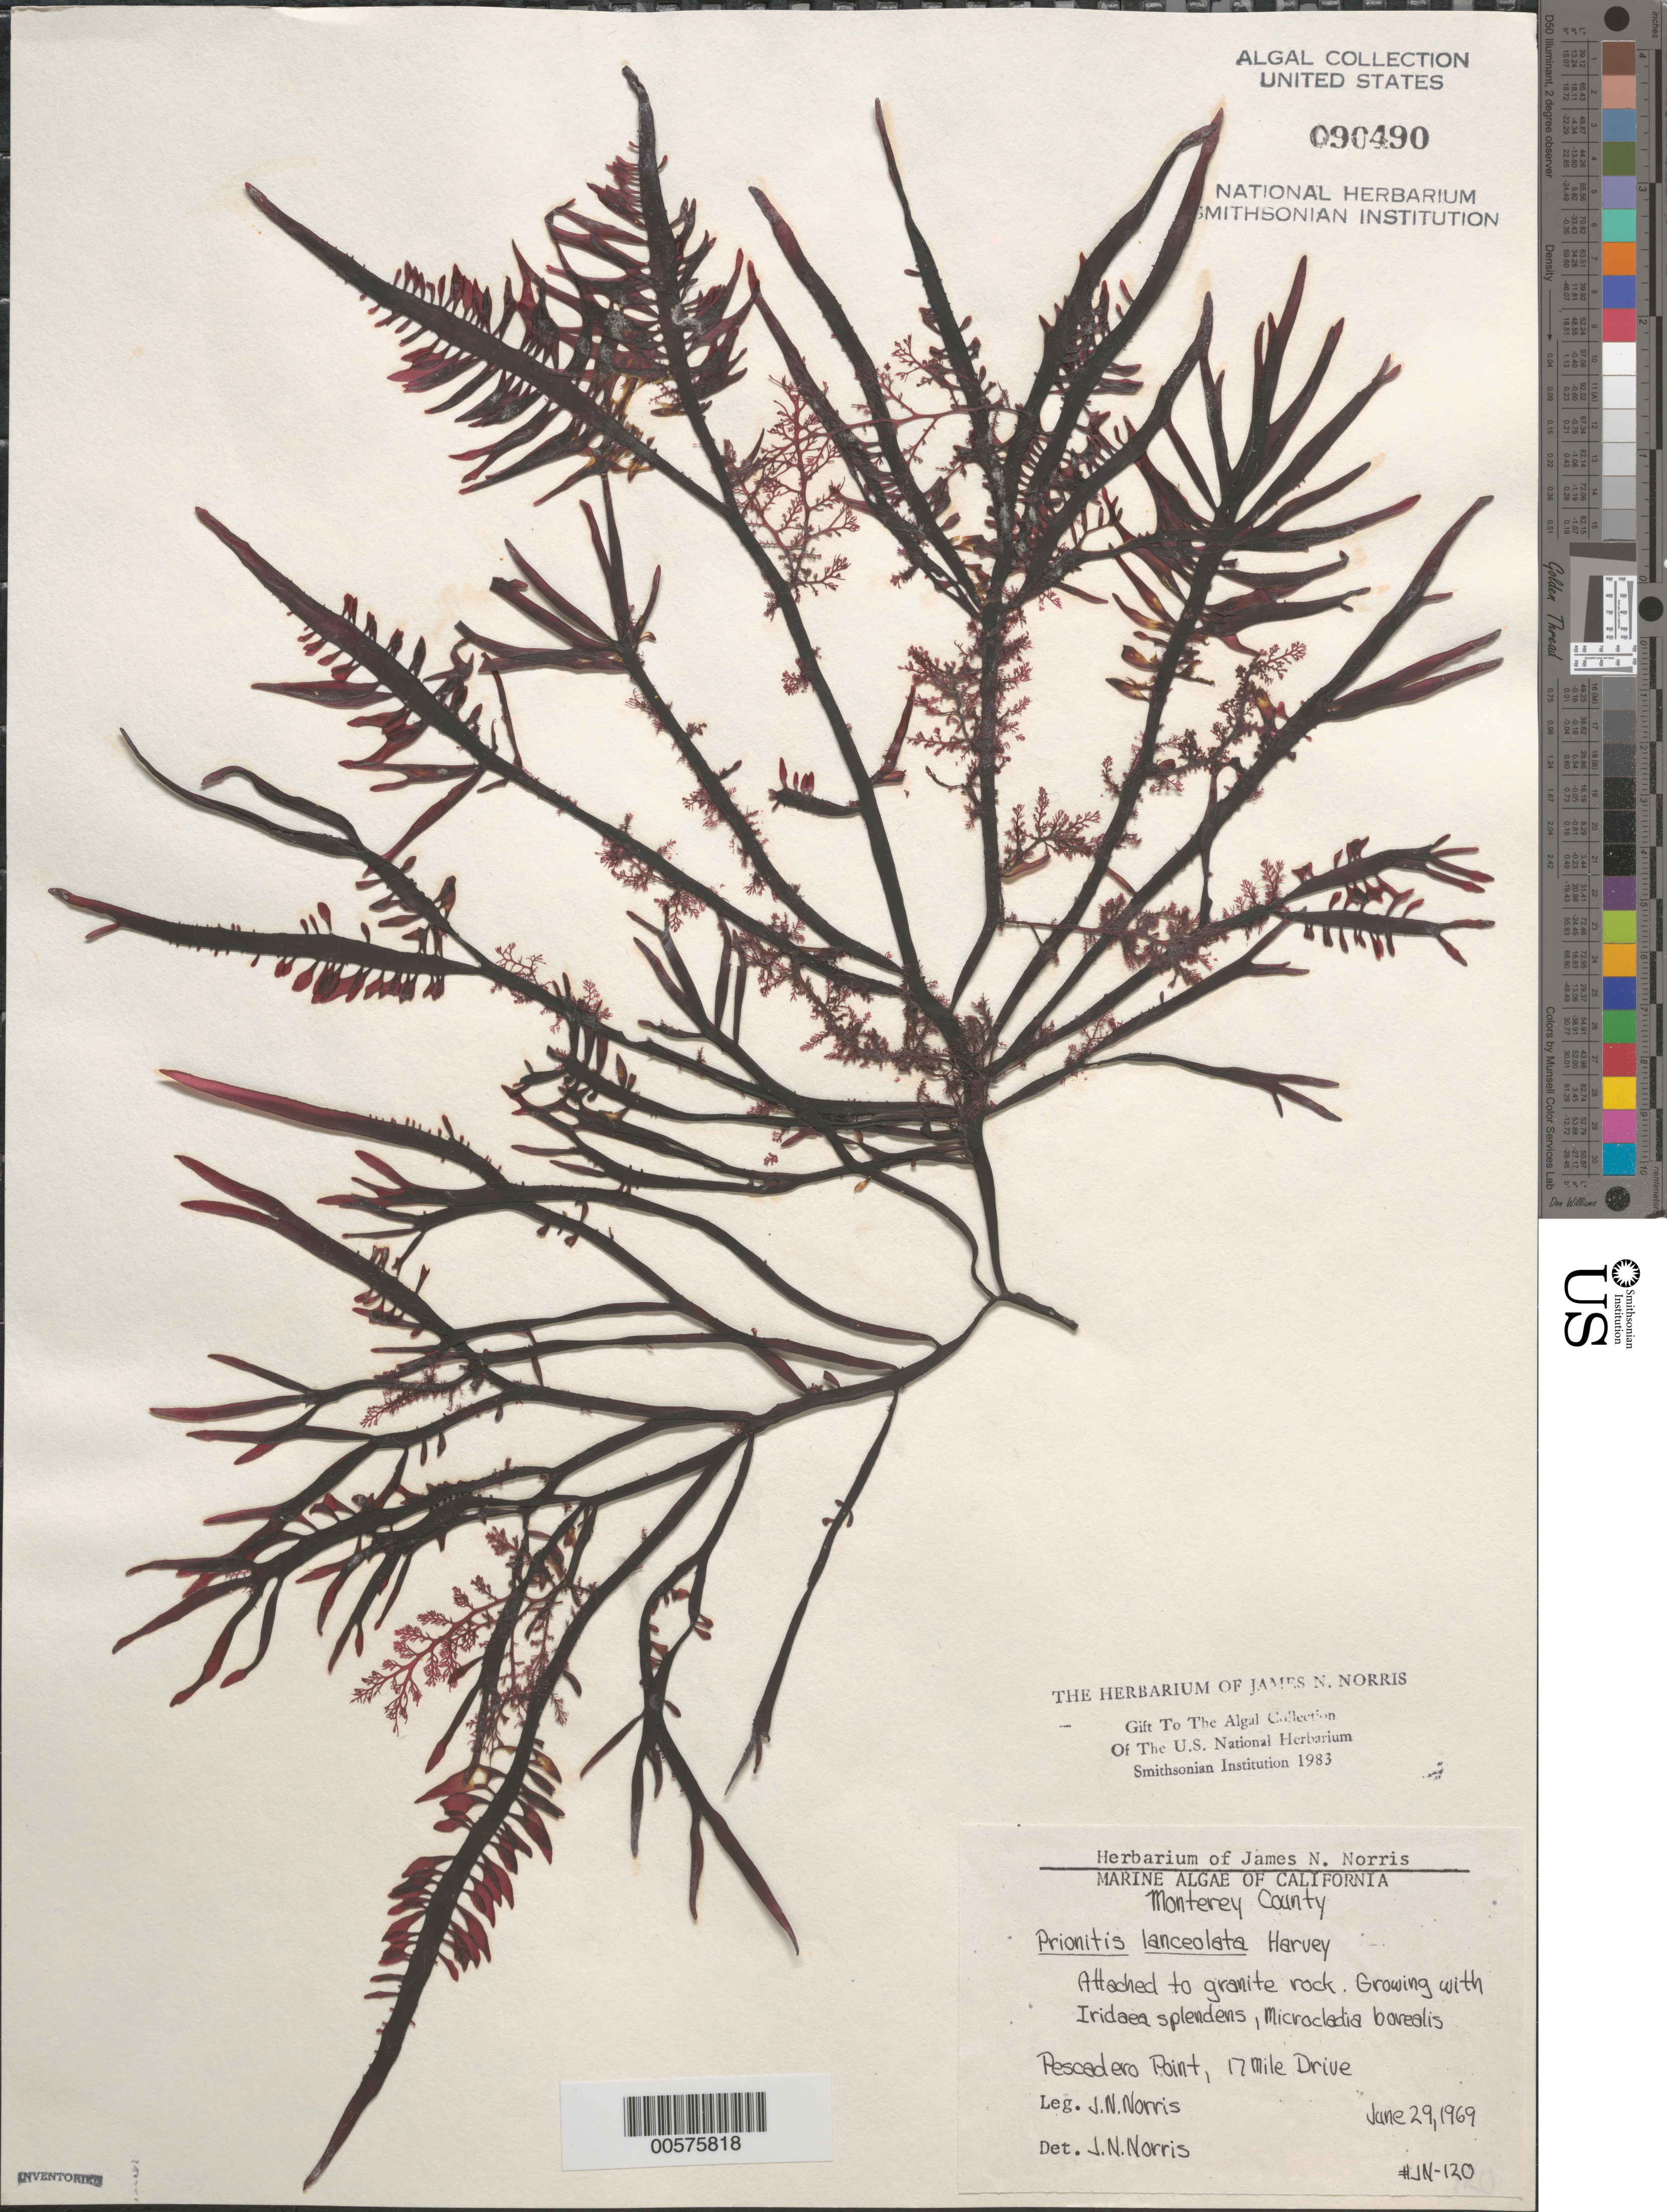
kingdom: Plantae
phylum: Rhodophyta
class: Florideophyceae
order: Cryptonemiales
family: Cryptonemiaceae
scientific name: Prionitis lanceolata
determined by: Norris, James N.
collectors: J. N. Norris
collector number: JN-120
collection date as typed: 29 Jun 1969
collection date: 1969-06-29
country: United States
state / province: California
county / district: Monterey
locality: Pescadero Point, 17 Mile Drive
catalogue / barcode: US 90490